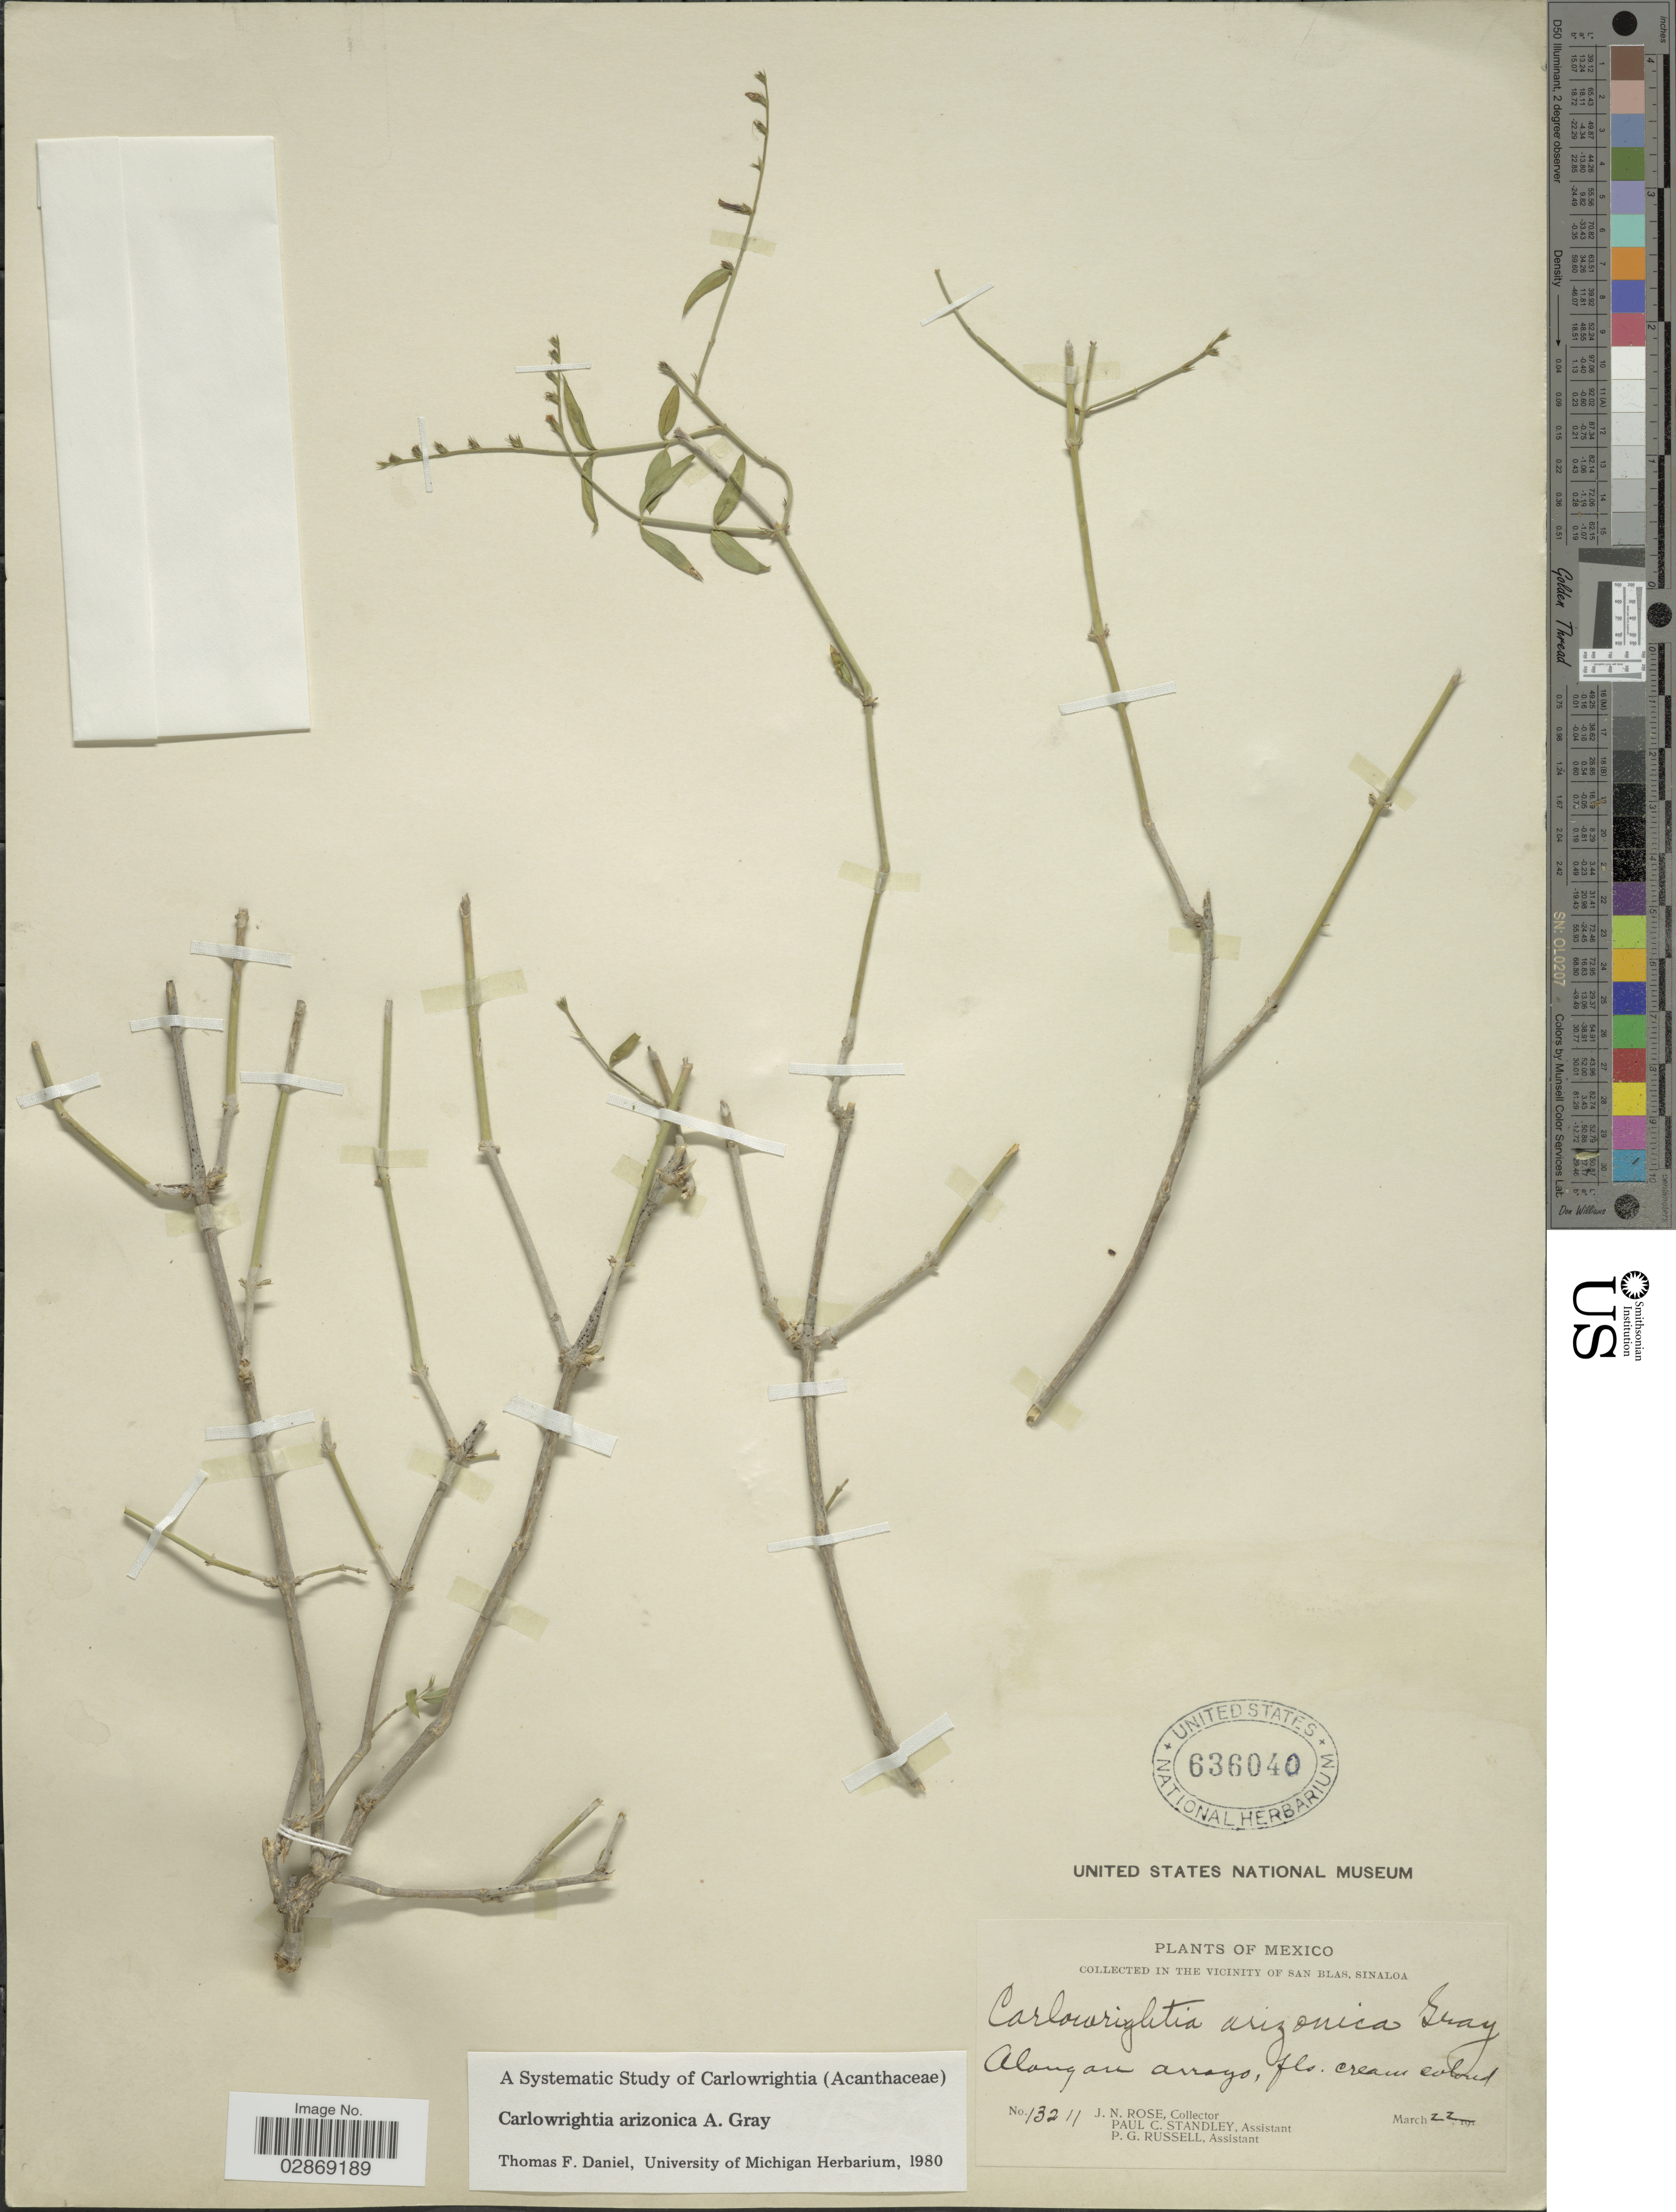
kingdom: Plantae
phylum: Tracheophyta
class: Magnoliopsida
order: Lamiales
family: Acanthaceae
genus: Carlowrightia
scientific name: Carlowrightia arizonica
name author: A. Gray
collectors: J. N. Rose, P. C. Standley & P. G. Russell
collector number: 13211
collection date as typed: March 22, 191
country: Mexico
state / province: Sinaloa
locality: In The Vicinity of San Blas, Sinaloa, Along on arroyo.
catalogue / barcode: US 636040